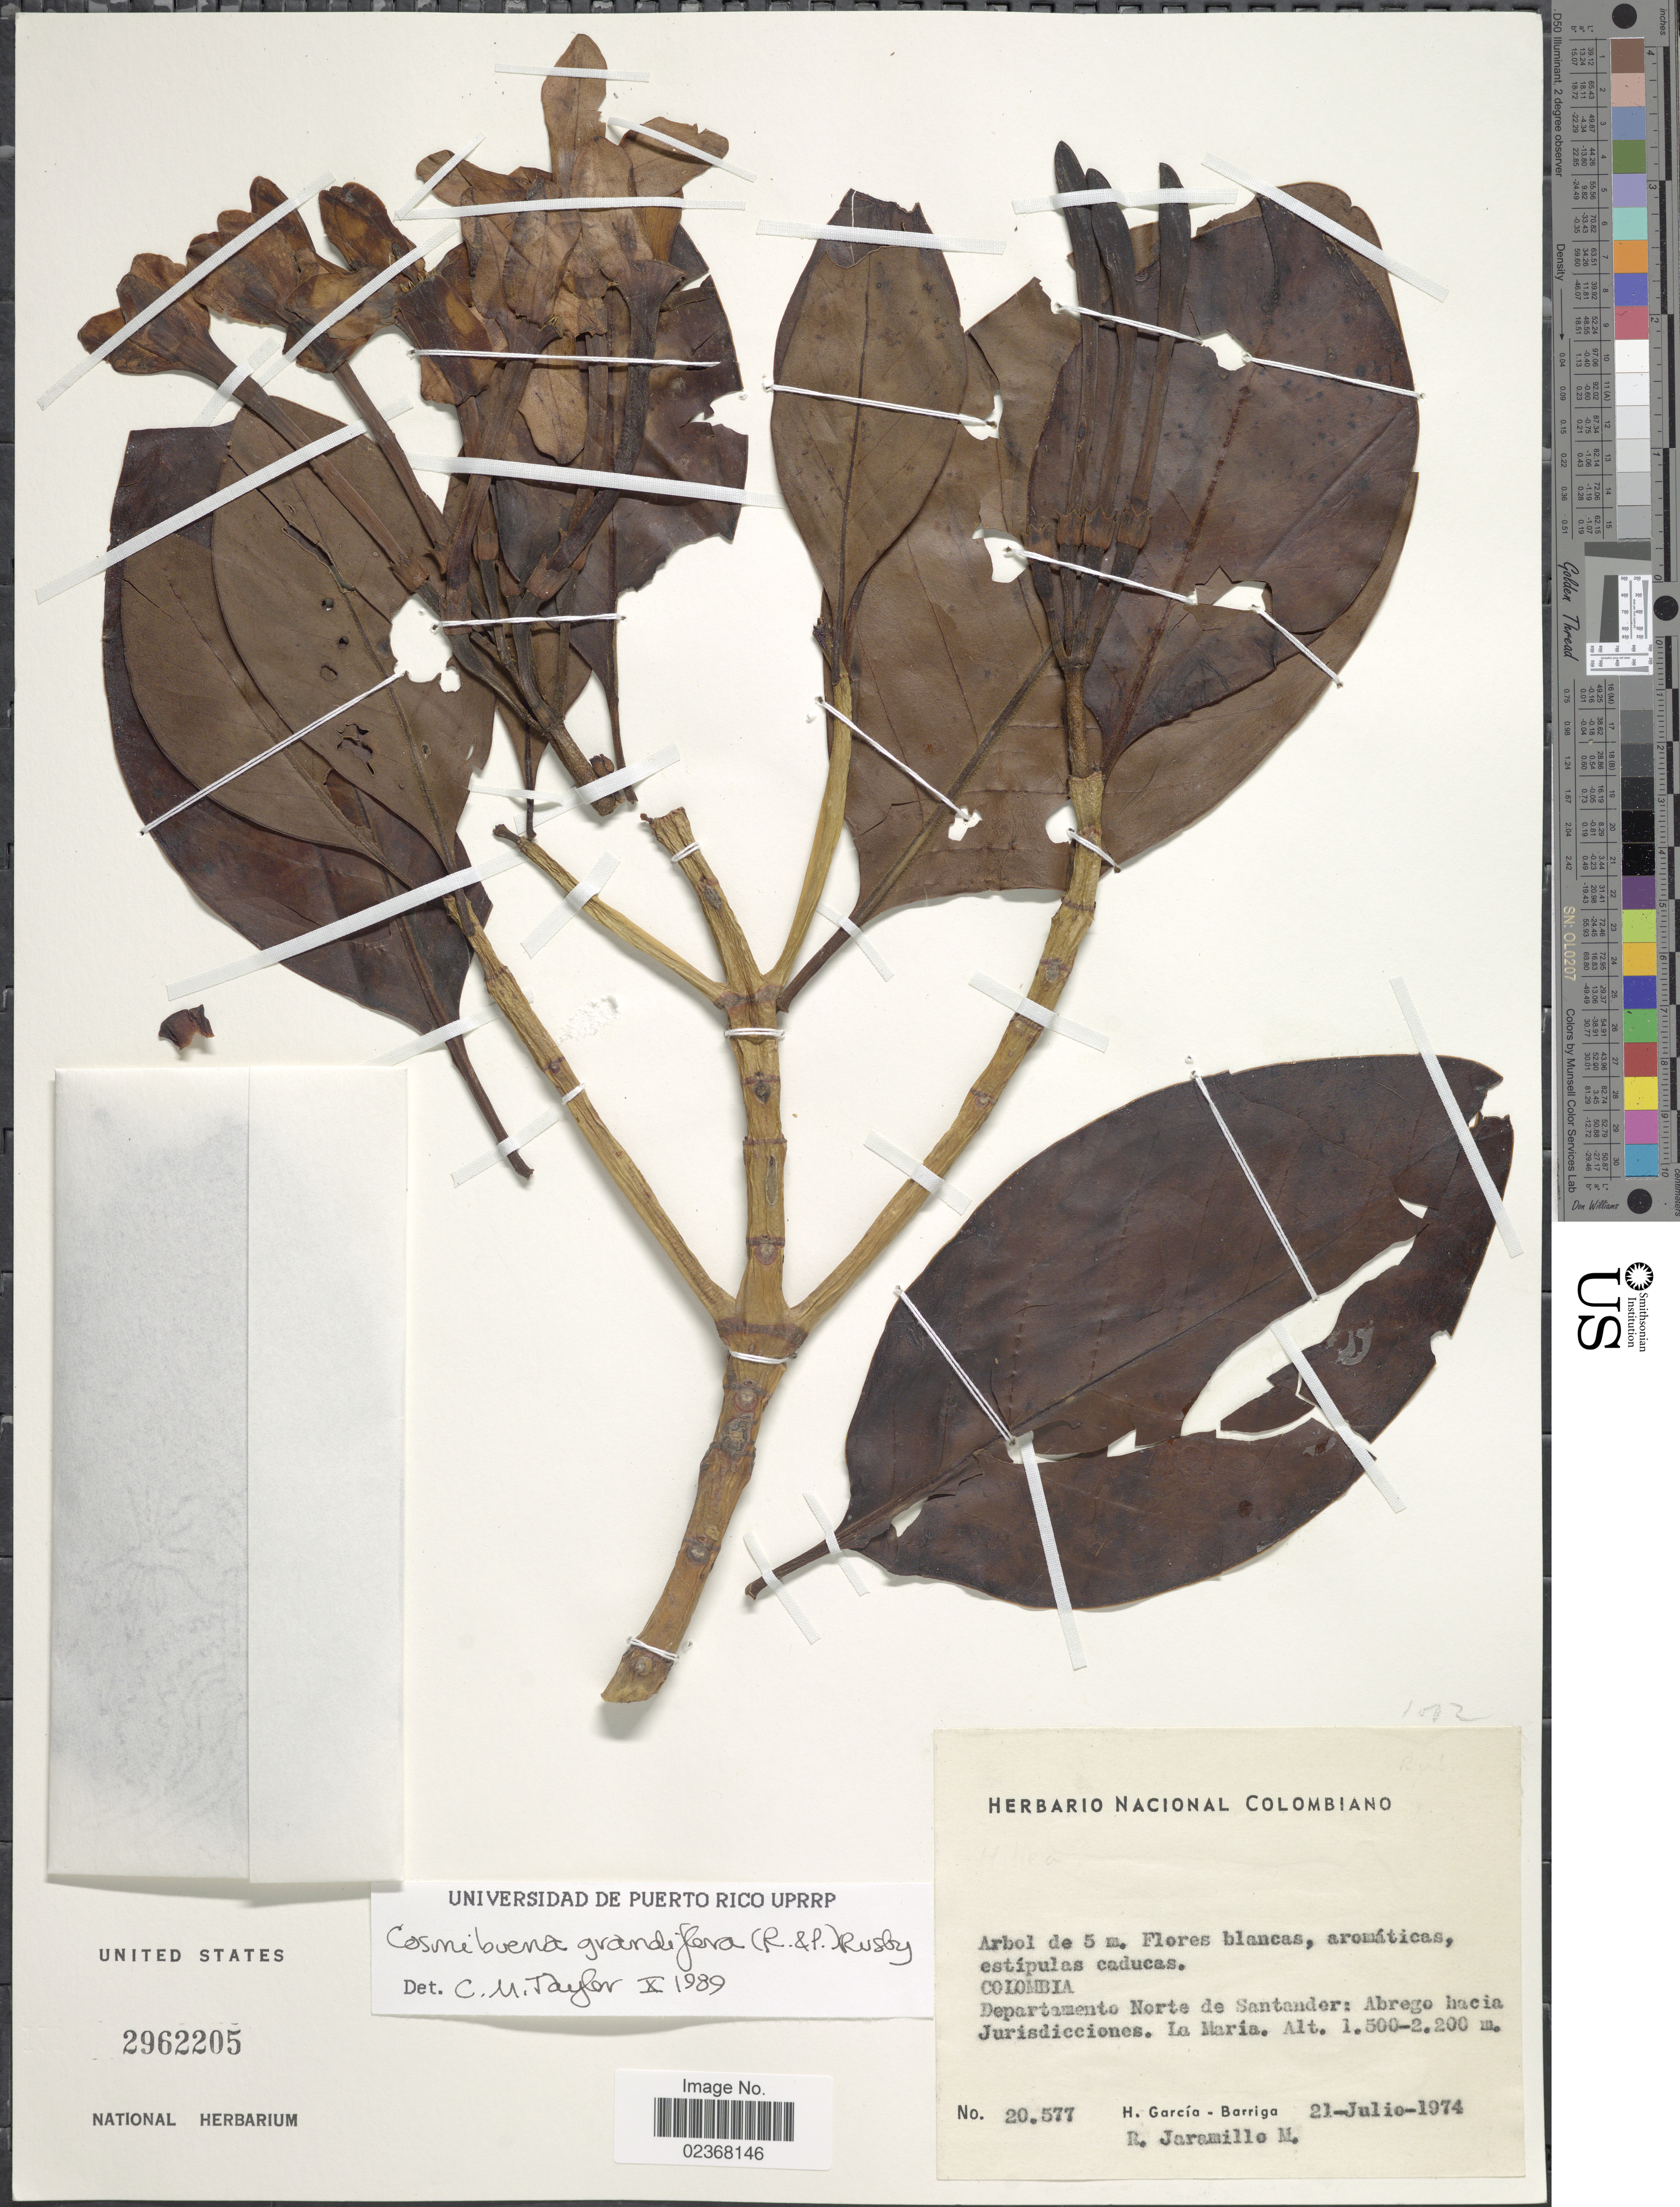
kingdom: Plantae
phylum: Tracheophyta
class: Magnoliopsida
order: Gentianales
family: Rubiaceae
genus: Cosmibuena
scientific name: Cosmibuena grandiflora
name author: (Rose & Pav.) Rusby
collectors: H. García Barriga & R. Jaramillo M.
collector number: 20577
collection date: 1974-07-21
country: Colombia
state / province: Norte de Santander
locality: Departamento Norte de Santander: Abrego hacia Jurisdicciones, La Maria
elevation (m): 1500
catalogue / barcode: US 2962205